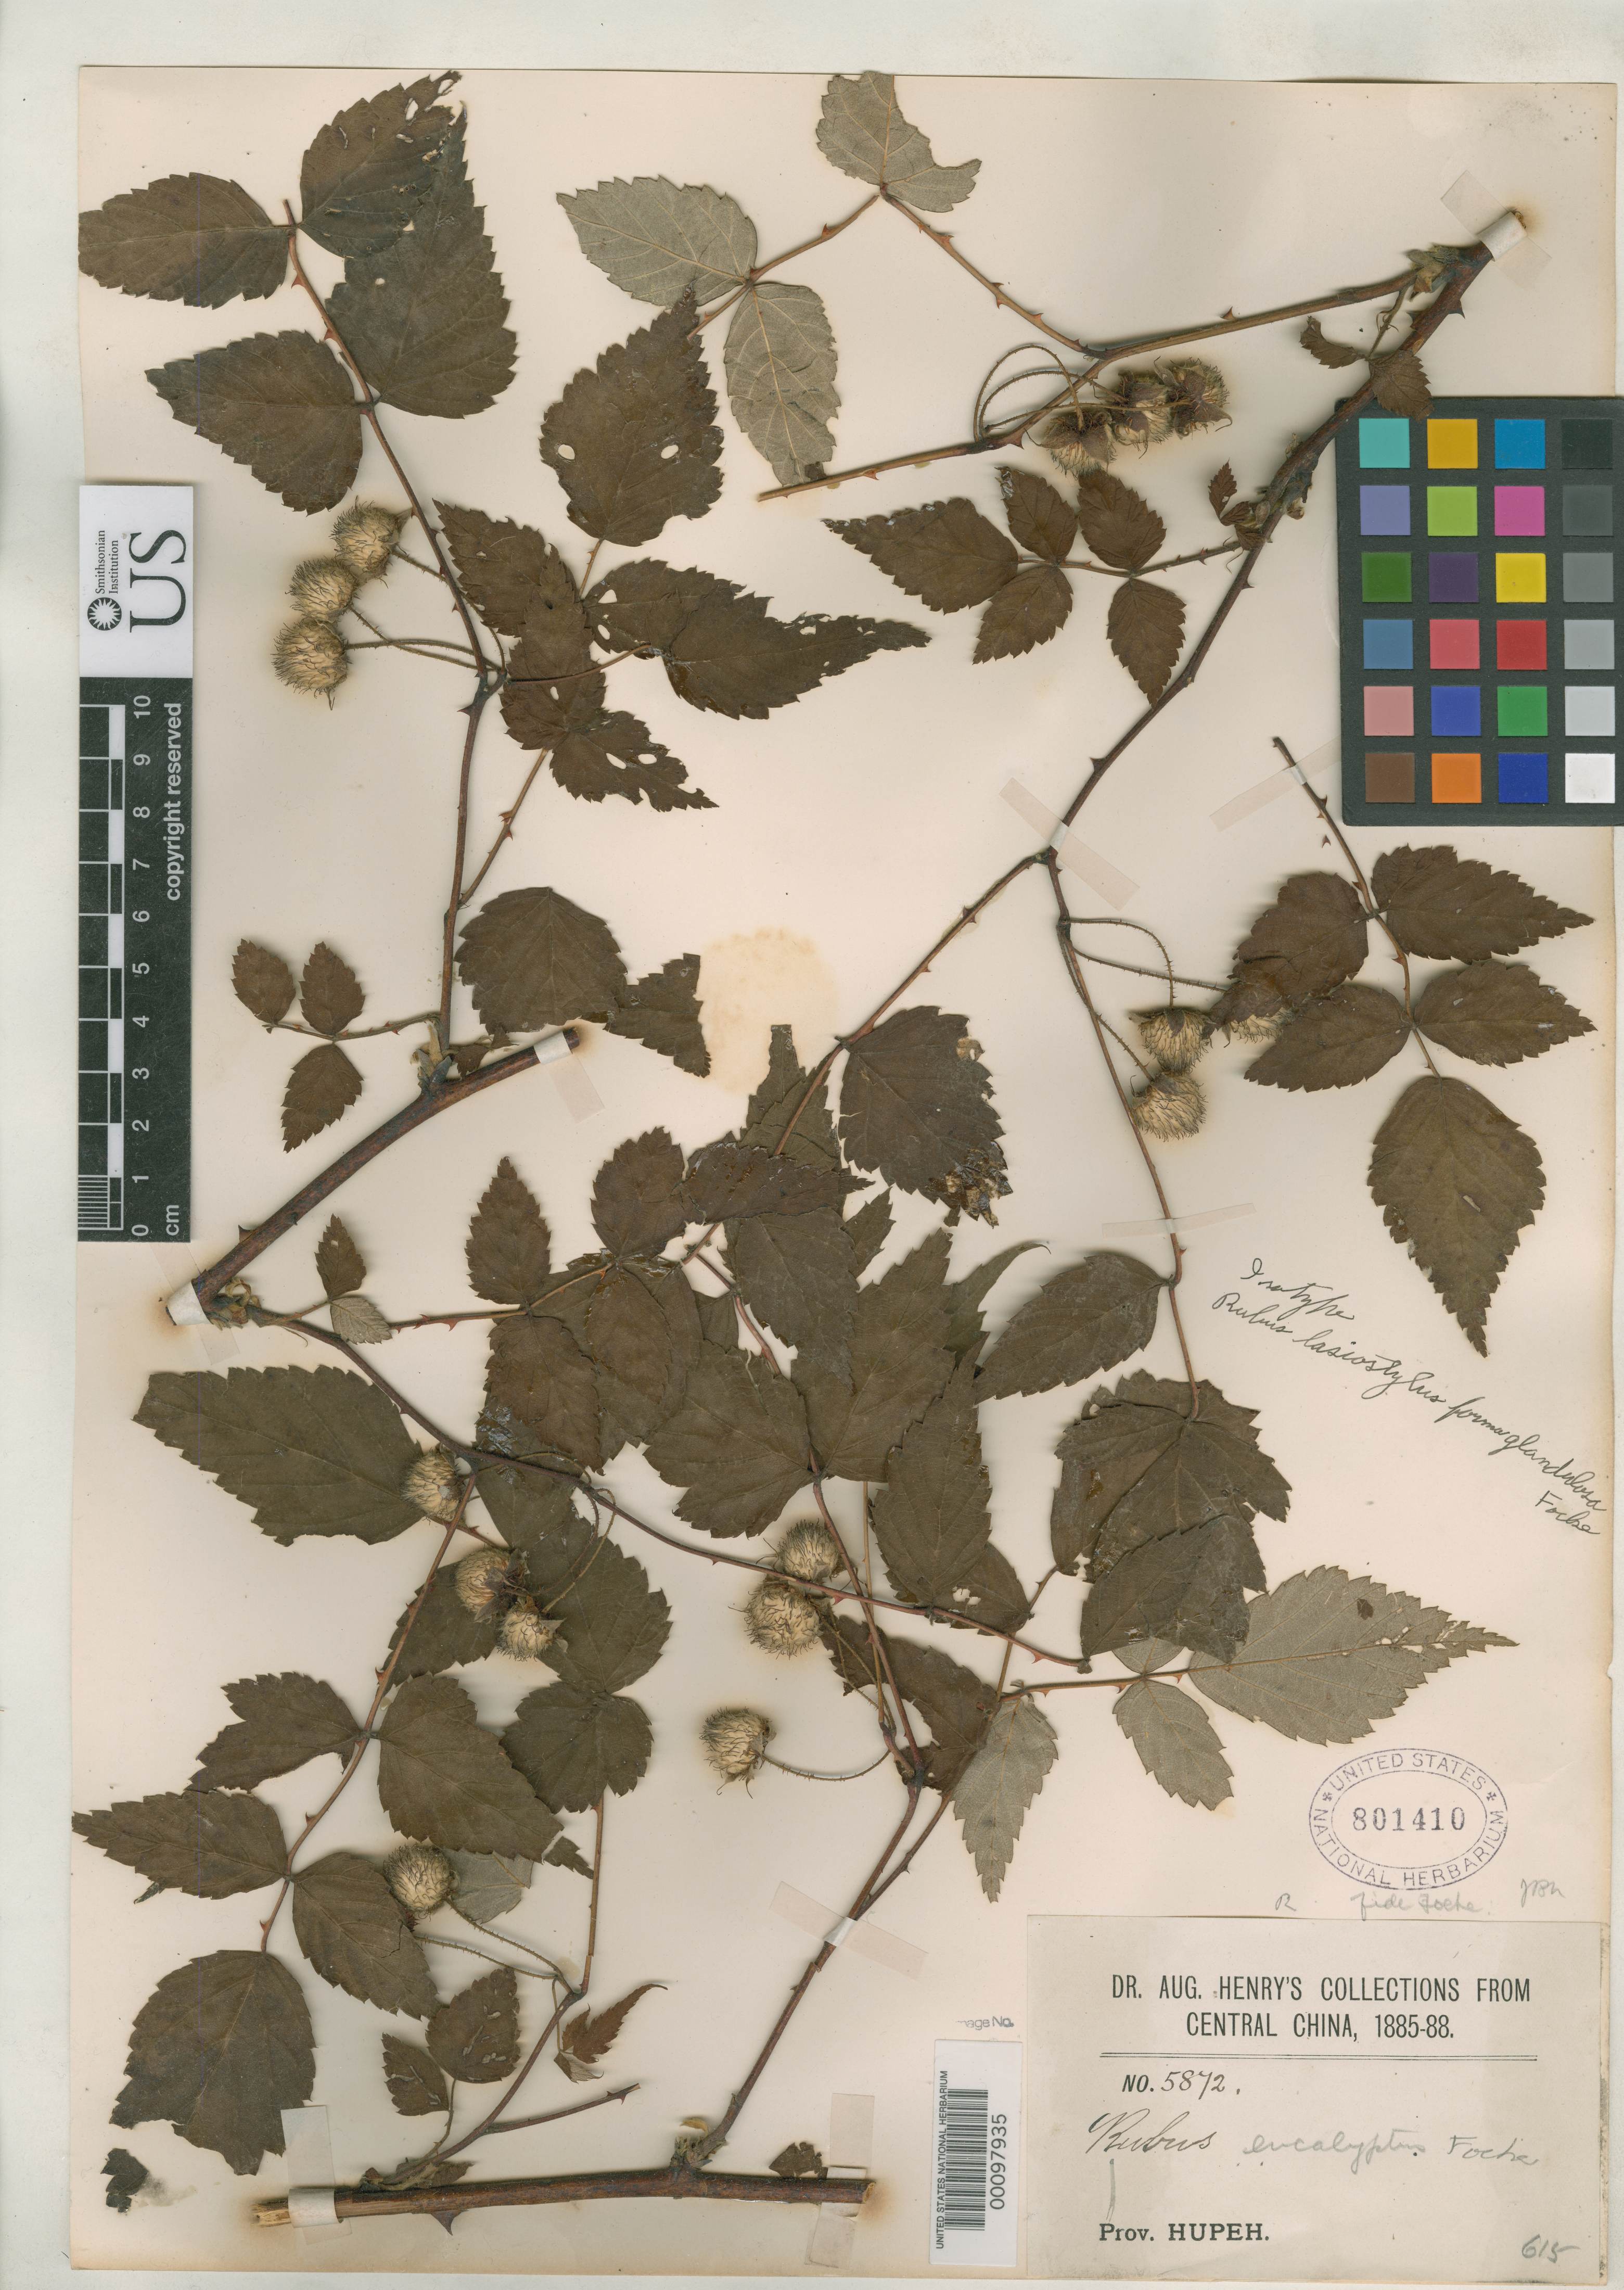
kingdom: Plantae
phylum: Tracheophyta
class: Magnoliopsida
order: Rosales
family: Rosaceae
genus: Rubus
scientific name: Rubus lasiostylus f. glandulosa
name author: Focke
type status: Type Collection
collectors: A. Henry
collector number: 5872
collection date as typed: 1885 to -- --- 1888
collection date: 1885/1888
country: China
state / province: Hubei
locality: District Chienshih.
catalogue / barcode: US 801410